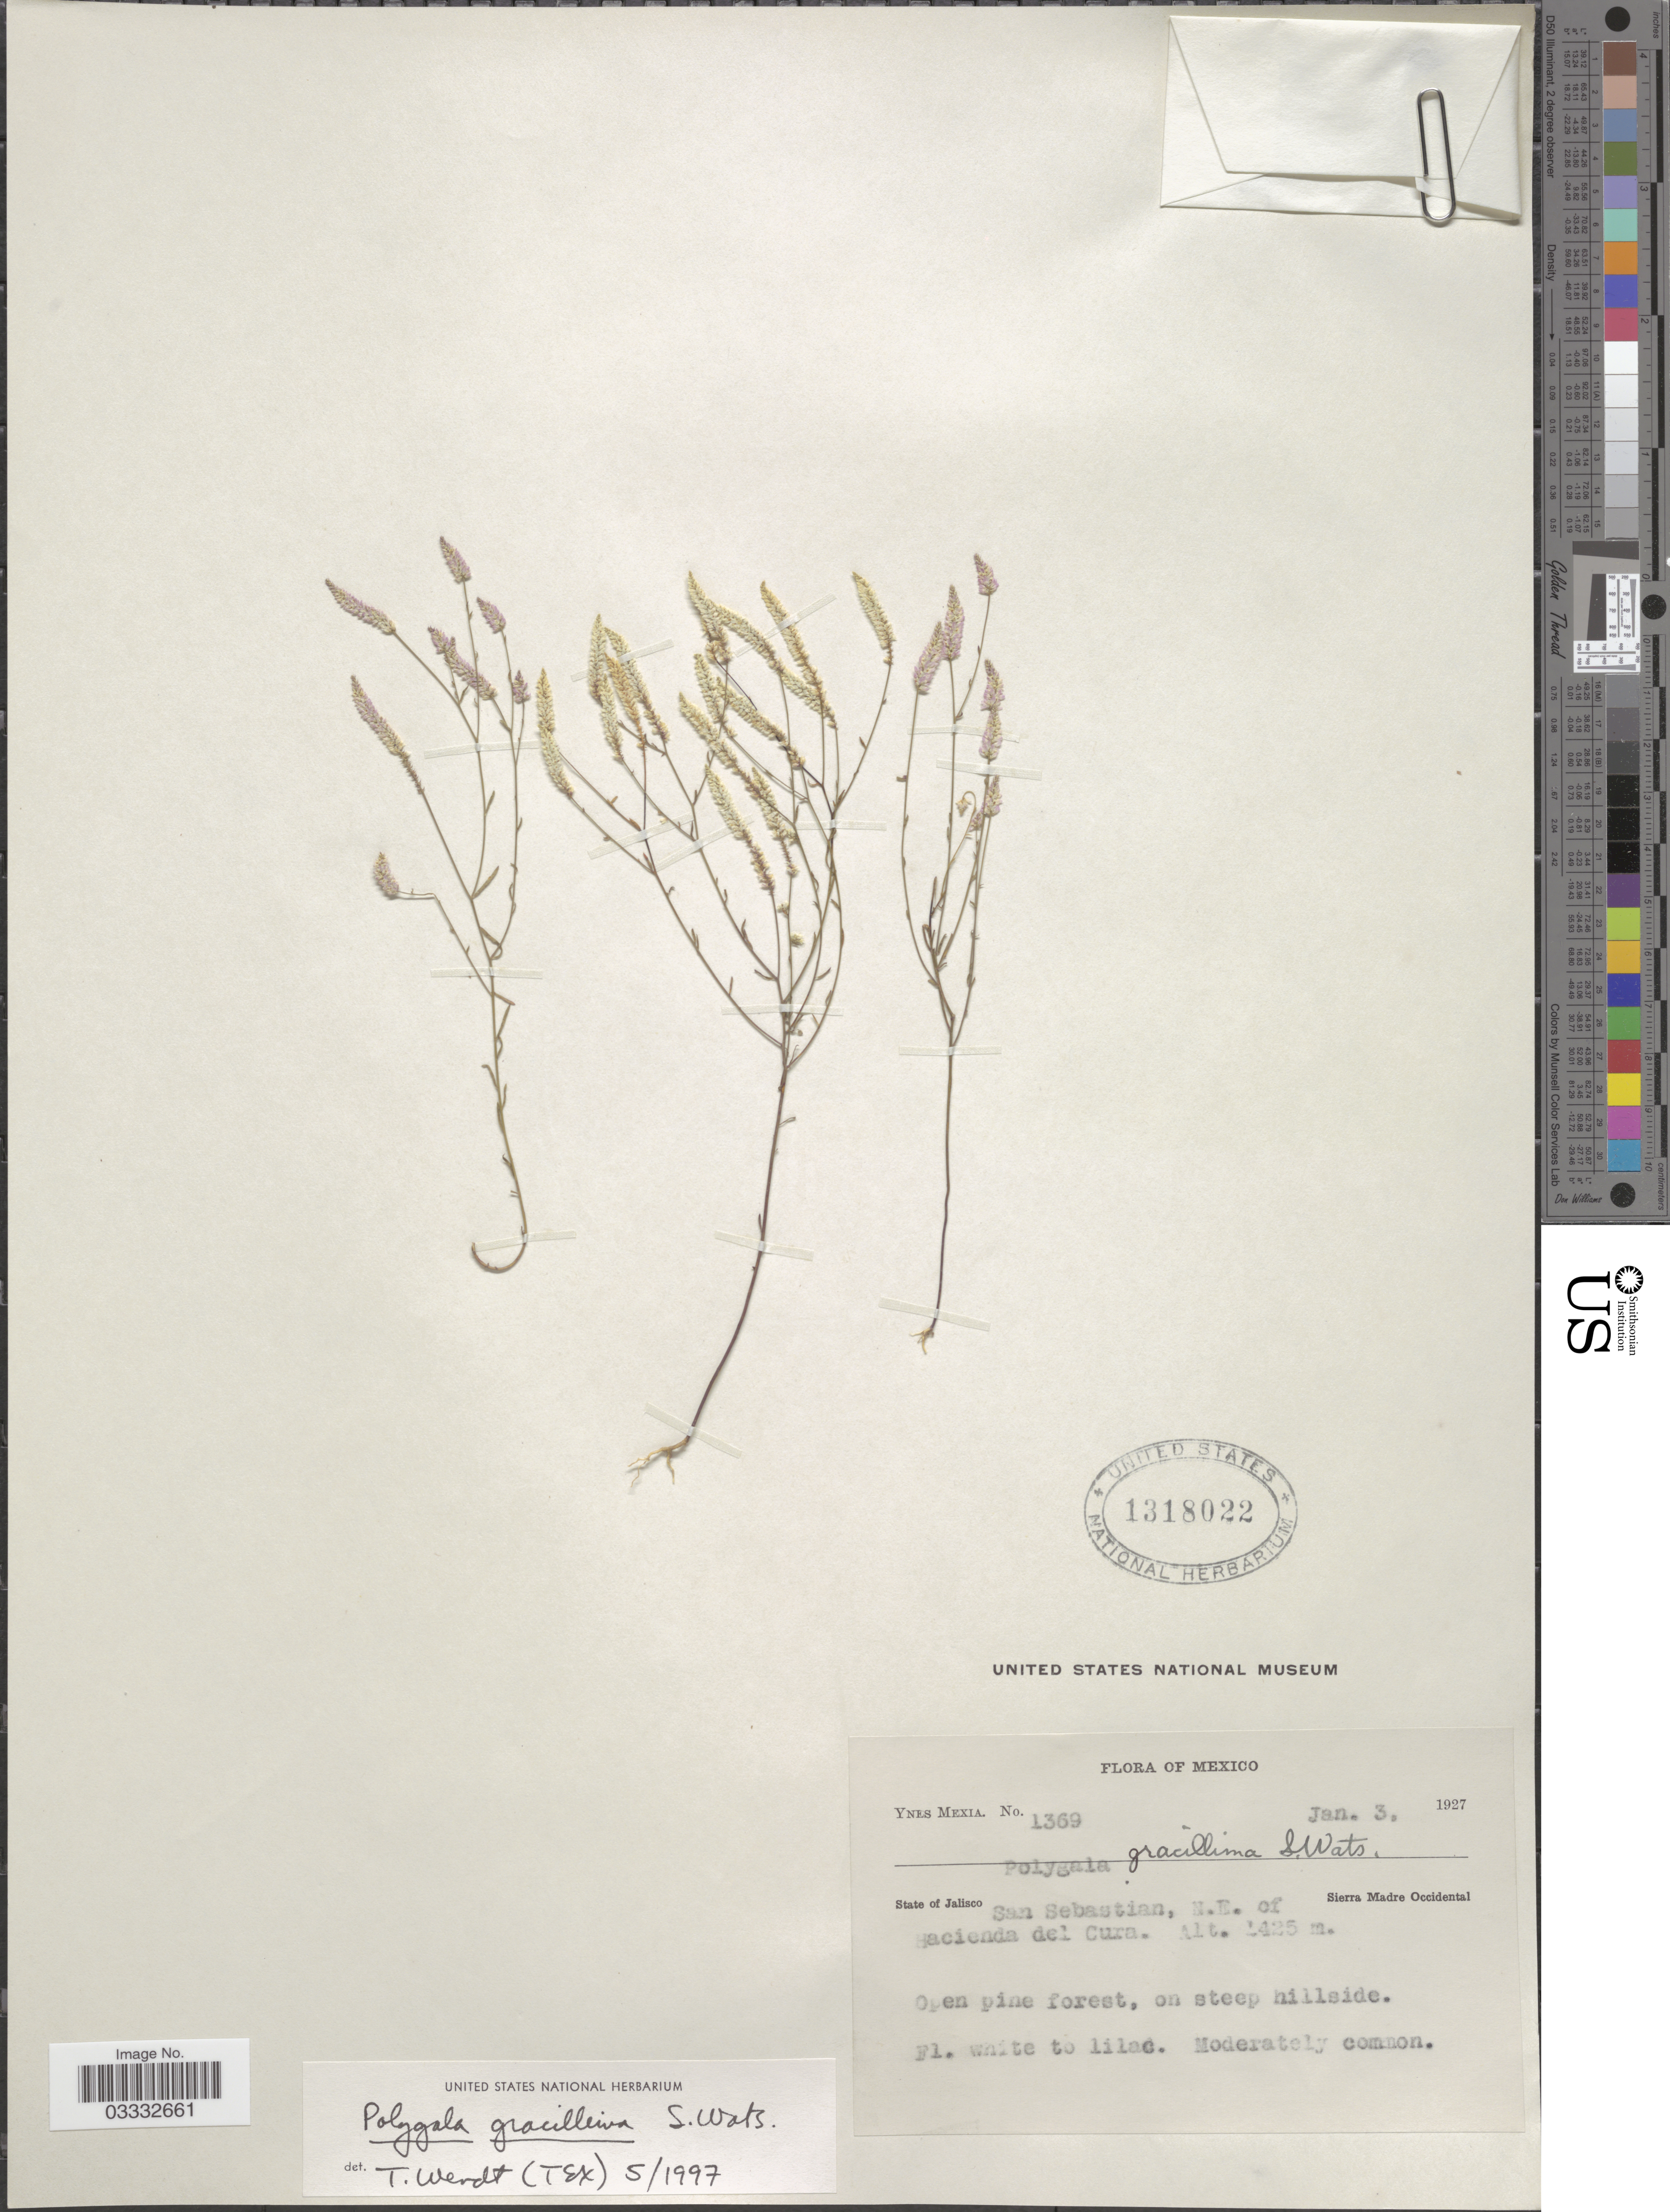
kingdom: Plantae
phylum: Tracheophyta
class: Magnoliopsida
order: Fabales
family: Polygalaceae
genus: Polygala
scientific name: Polygala gracillima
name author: S. Watson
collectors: Y. Mexia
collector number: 1369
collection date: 1927-01-03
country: Mexico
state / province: Jalisco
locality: San Sebastian, N.E. of Hacienda del Cuza. Sierra Madre Occidental.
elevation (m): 1425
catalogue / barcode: US 1318022